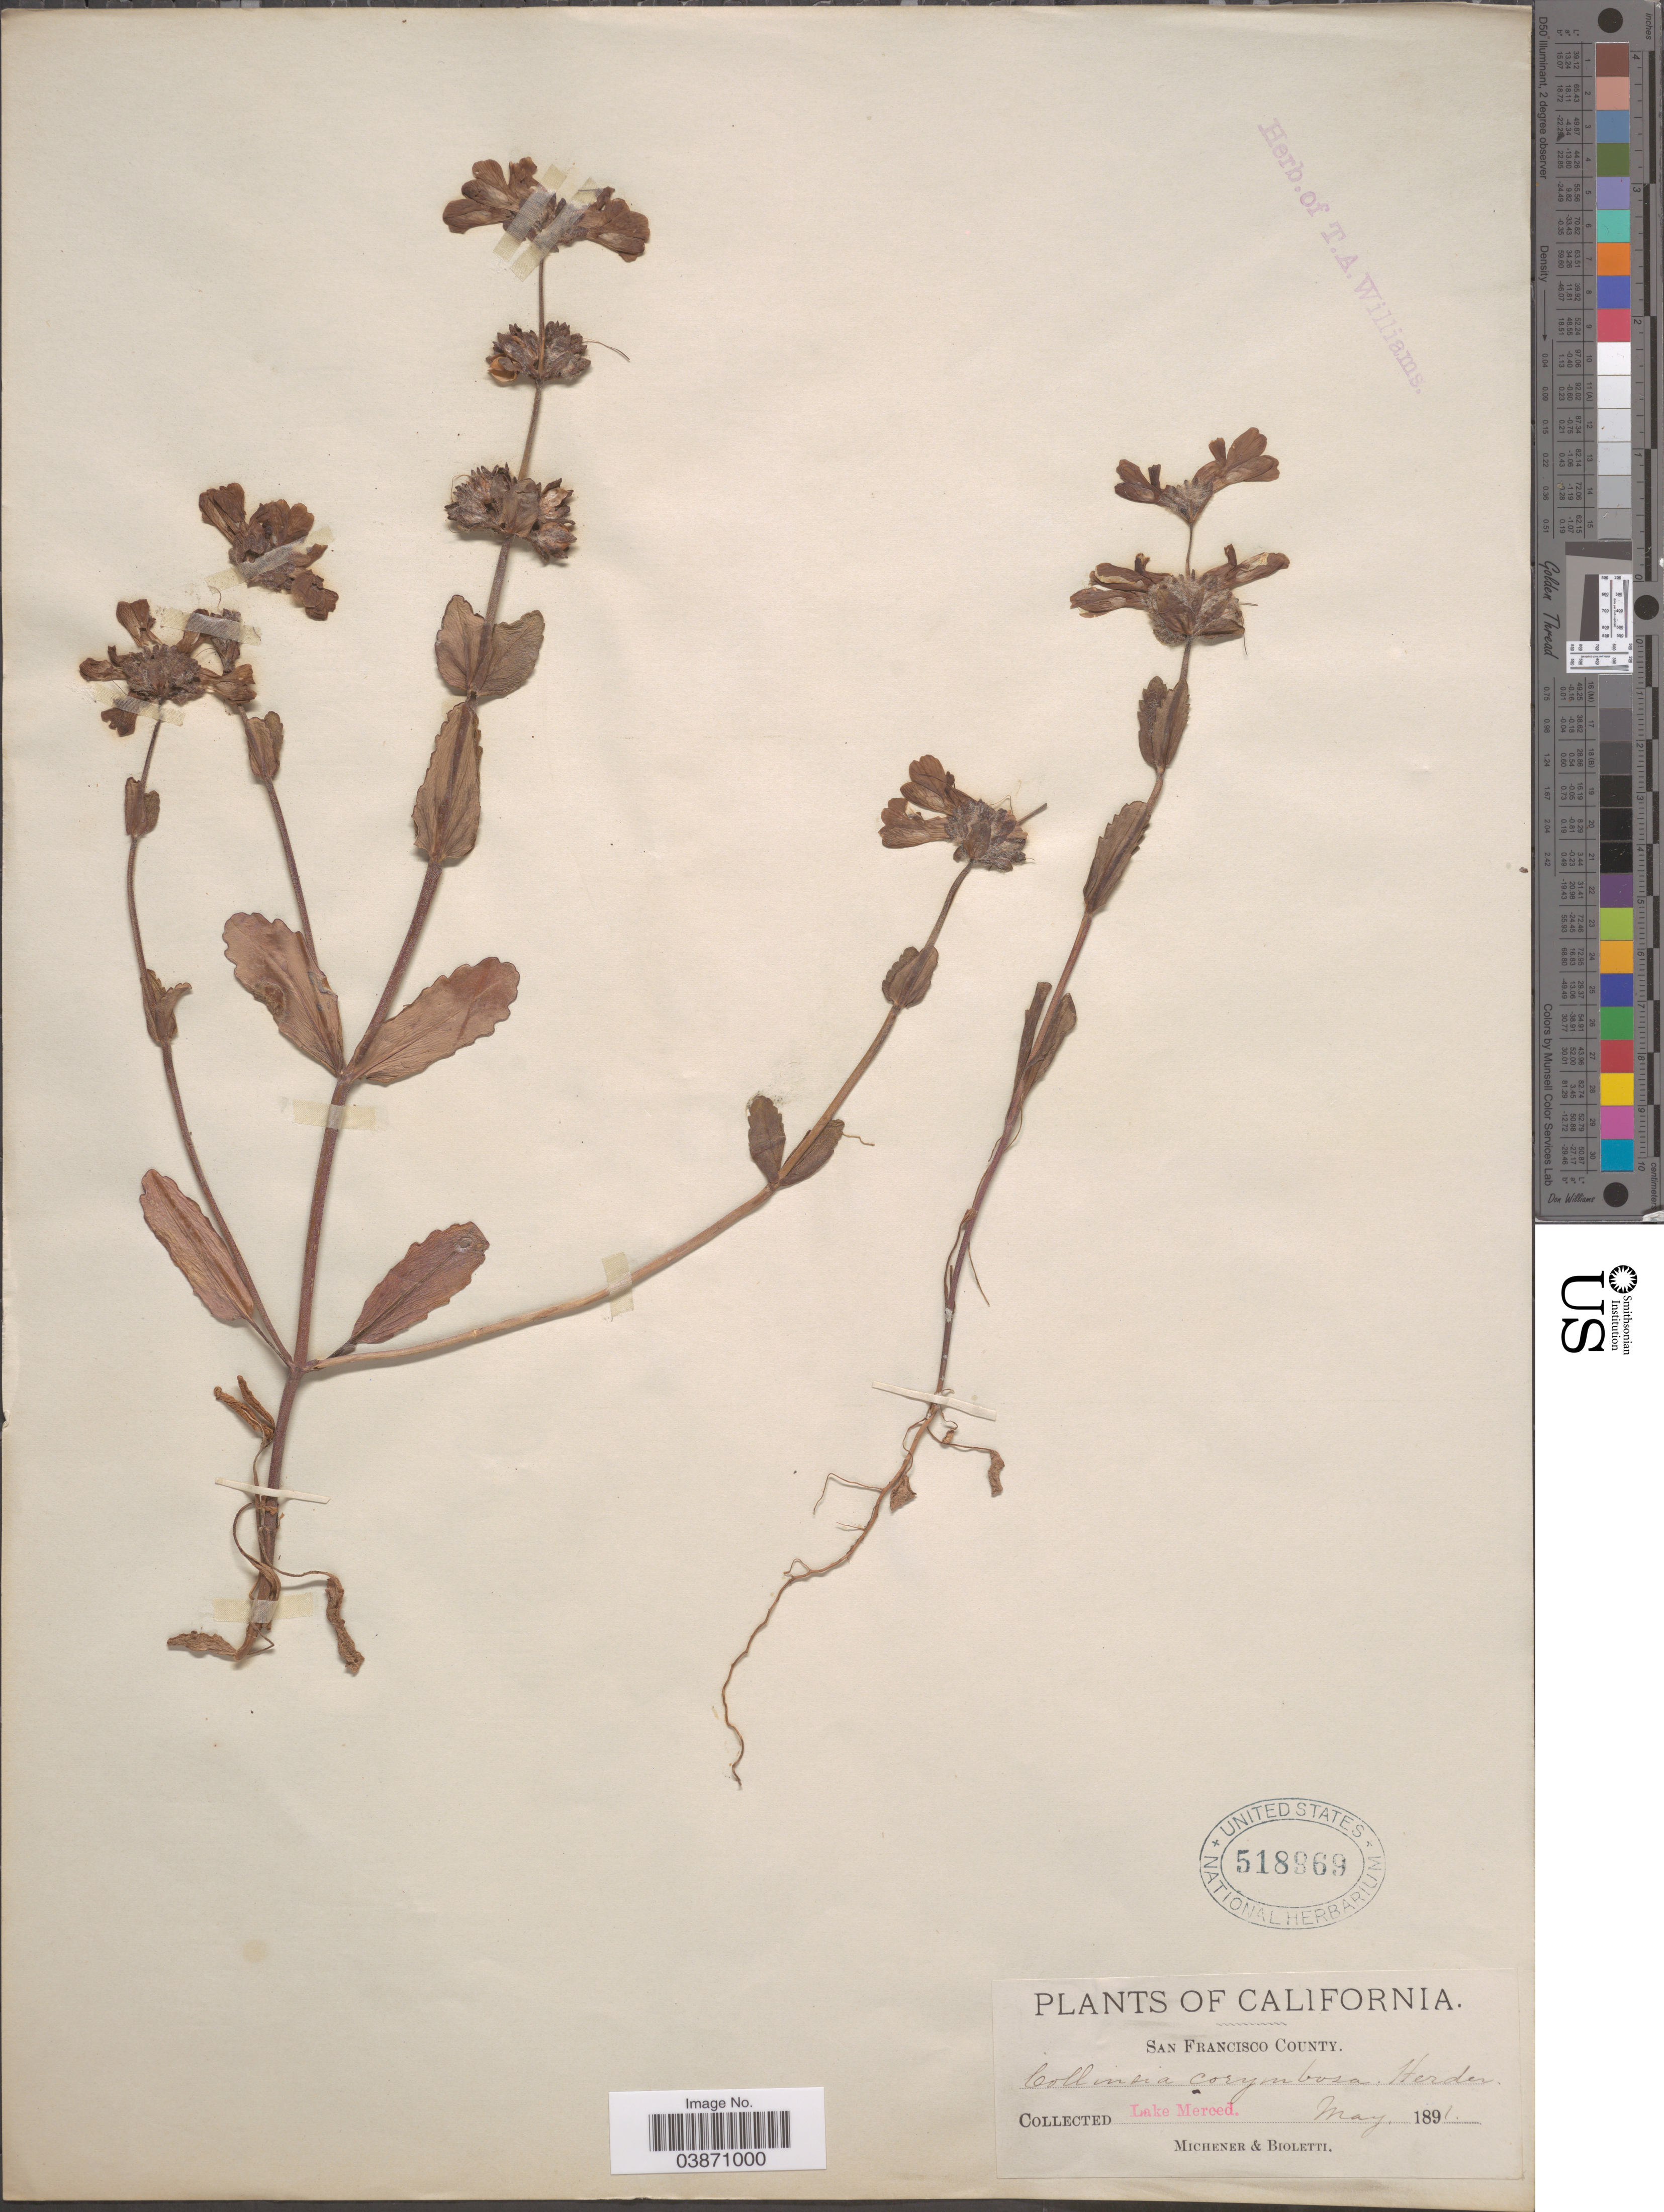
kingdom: Plantae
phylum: Tracheophyta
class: Magnoliopsida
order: Lamiales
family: Plantaginaceae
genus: Collinsia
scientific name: Collinsia corymbosa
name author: Herder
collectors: -. Michener & -- Bioletti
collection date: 1891-05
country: United States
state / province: California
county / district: San Francisco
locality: San Francisco County. Lake Merced.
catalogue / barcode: US 518969